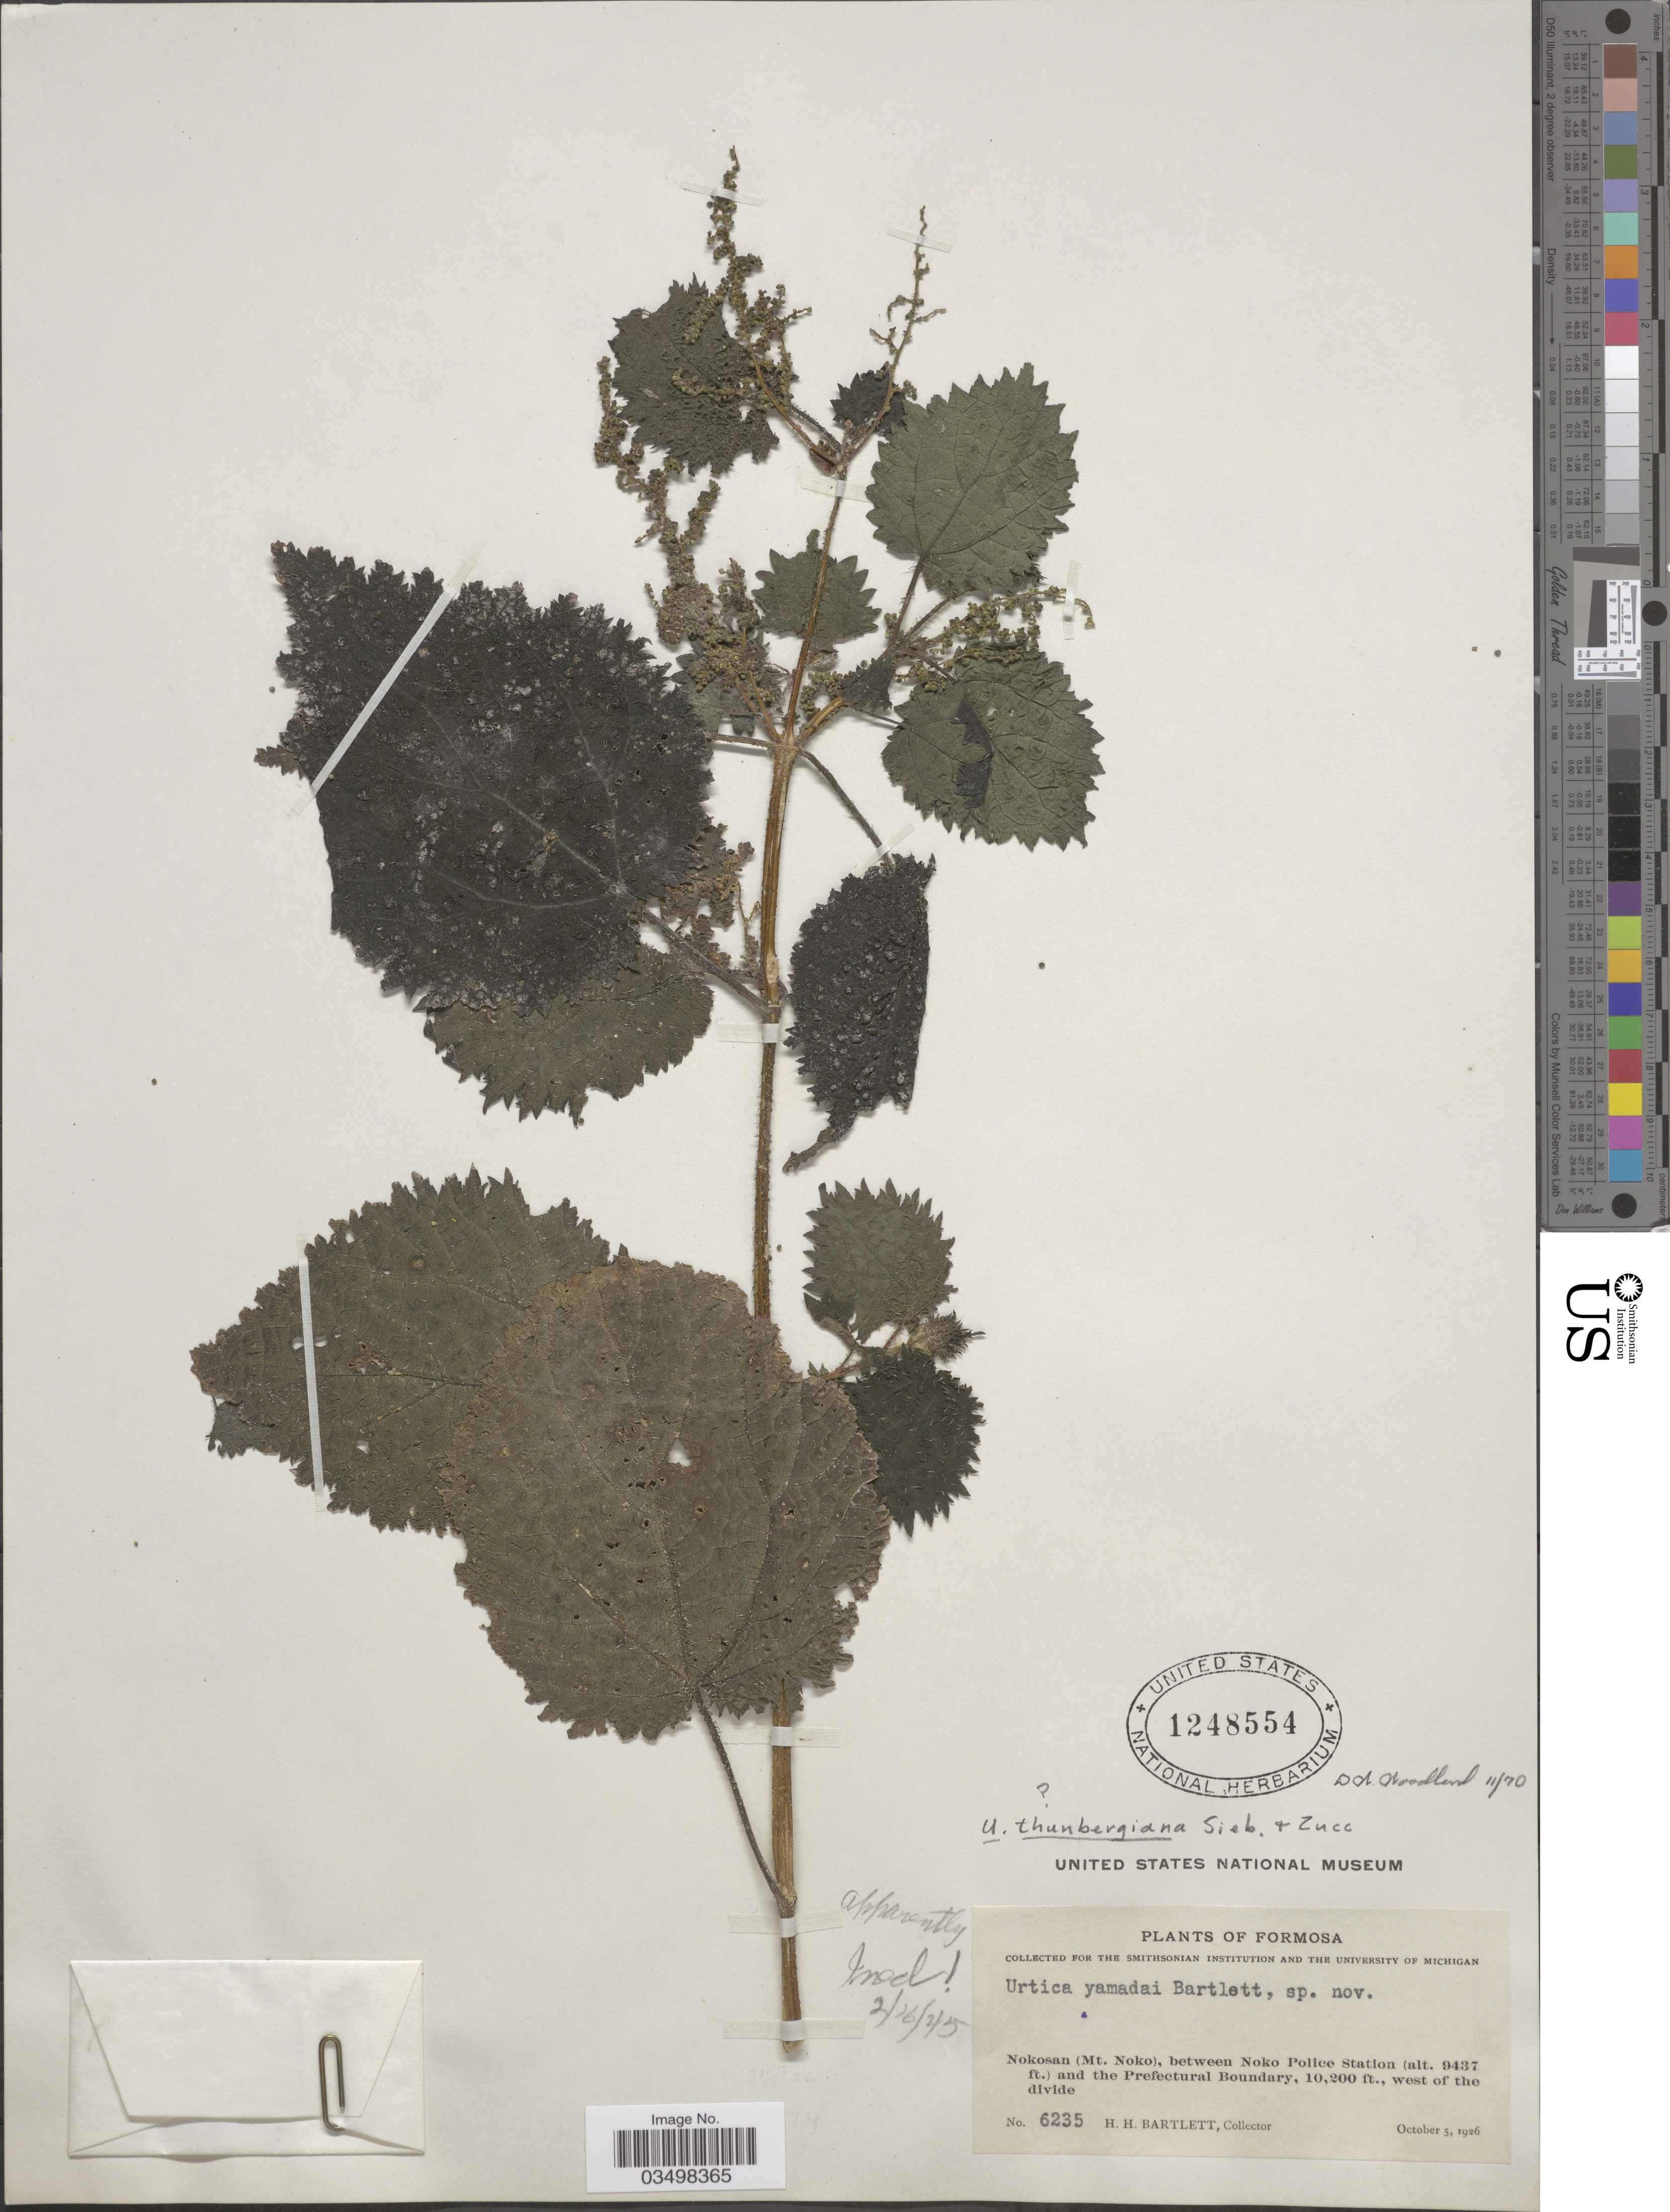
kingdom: Plantae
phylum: Tracheophyta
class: Magnoliopsida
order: Rosales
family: Urticaceae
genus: Urtica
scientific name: Urtica thunbergiana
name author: Siebold & Zucc.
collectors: H. H. Bartlett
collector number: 6235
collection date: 1926-10-05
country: Taiwan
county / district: Hualien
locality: Formosa. Nokosan (Mt. Noko), between Noko Police Station and the Prefectural Boundary, west of the divide.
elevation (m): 3109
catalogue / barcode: US 1248554